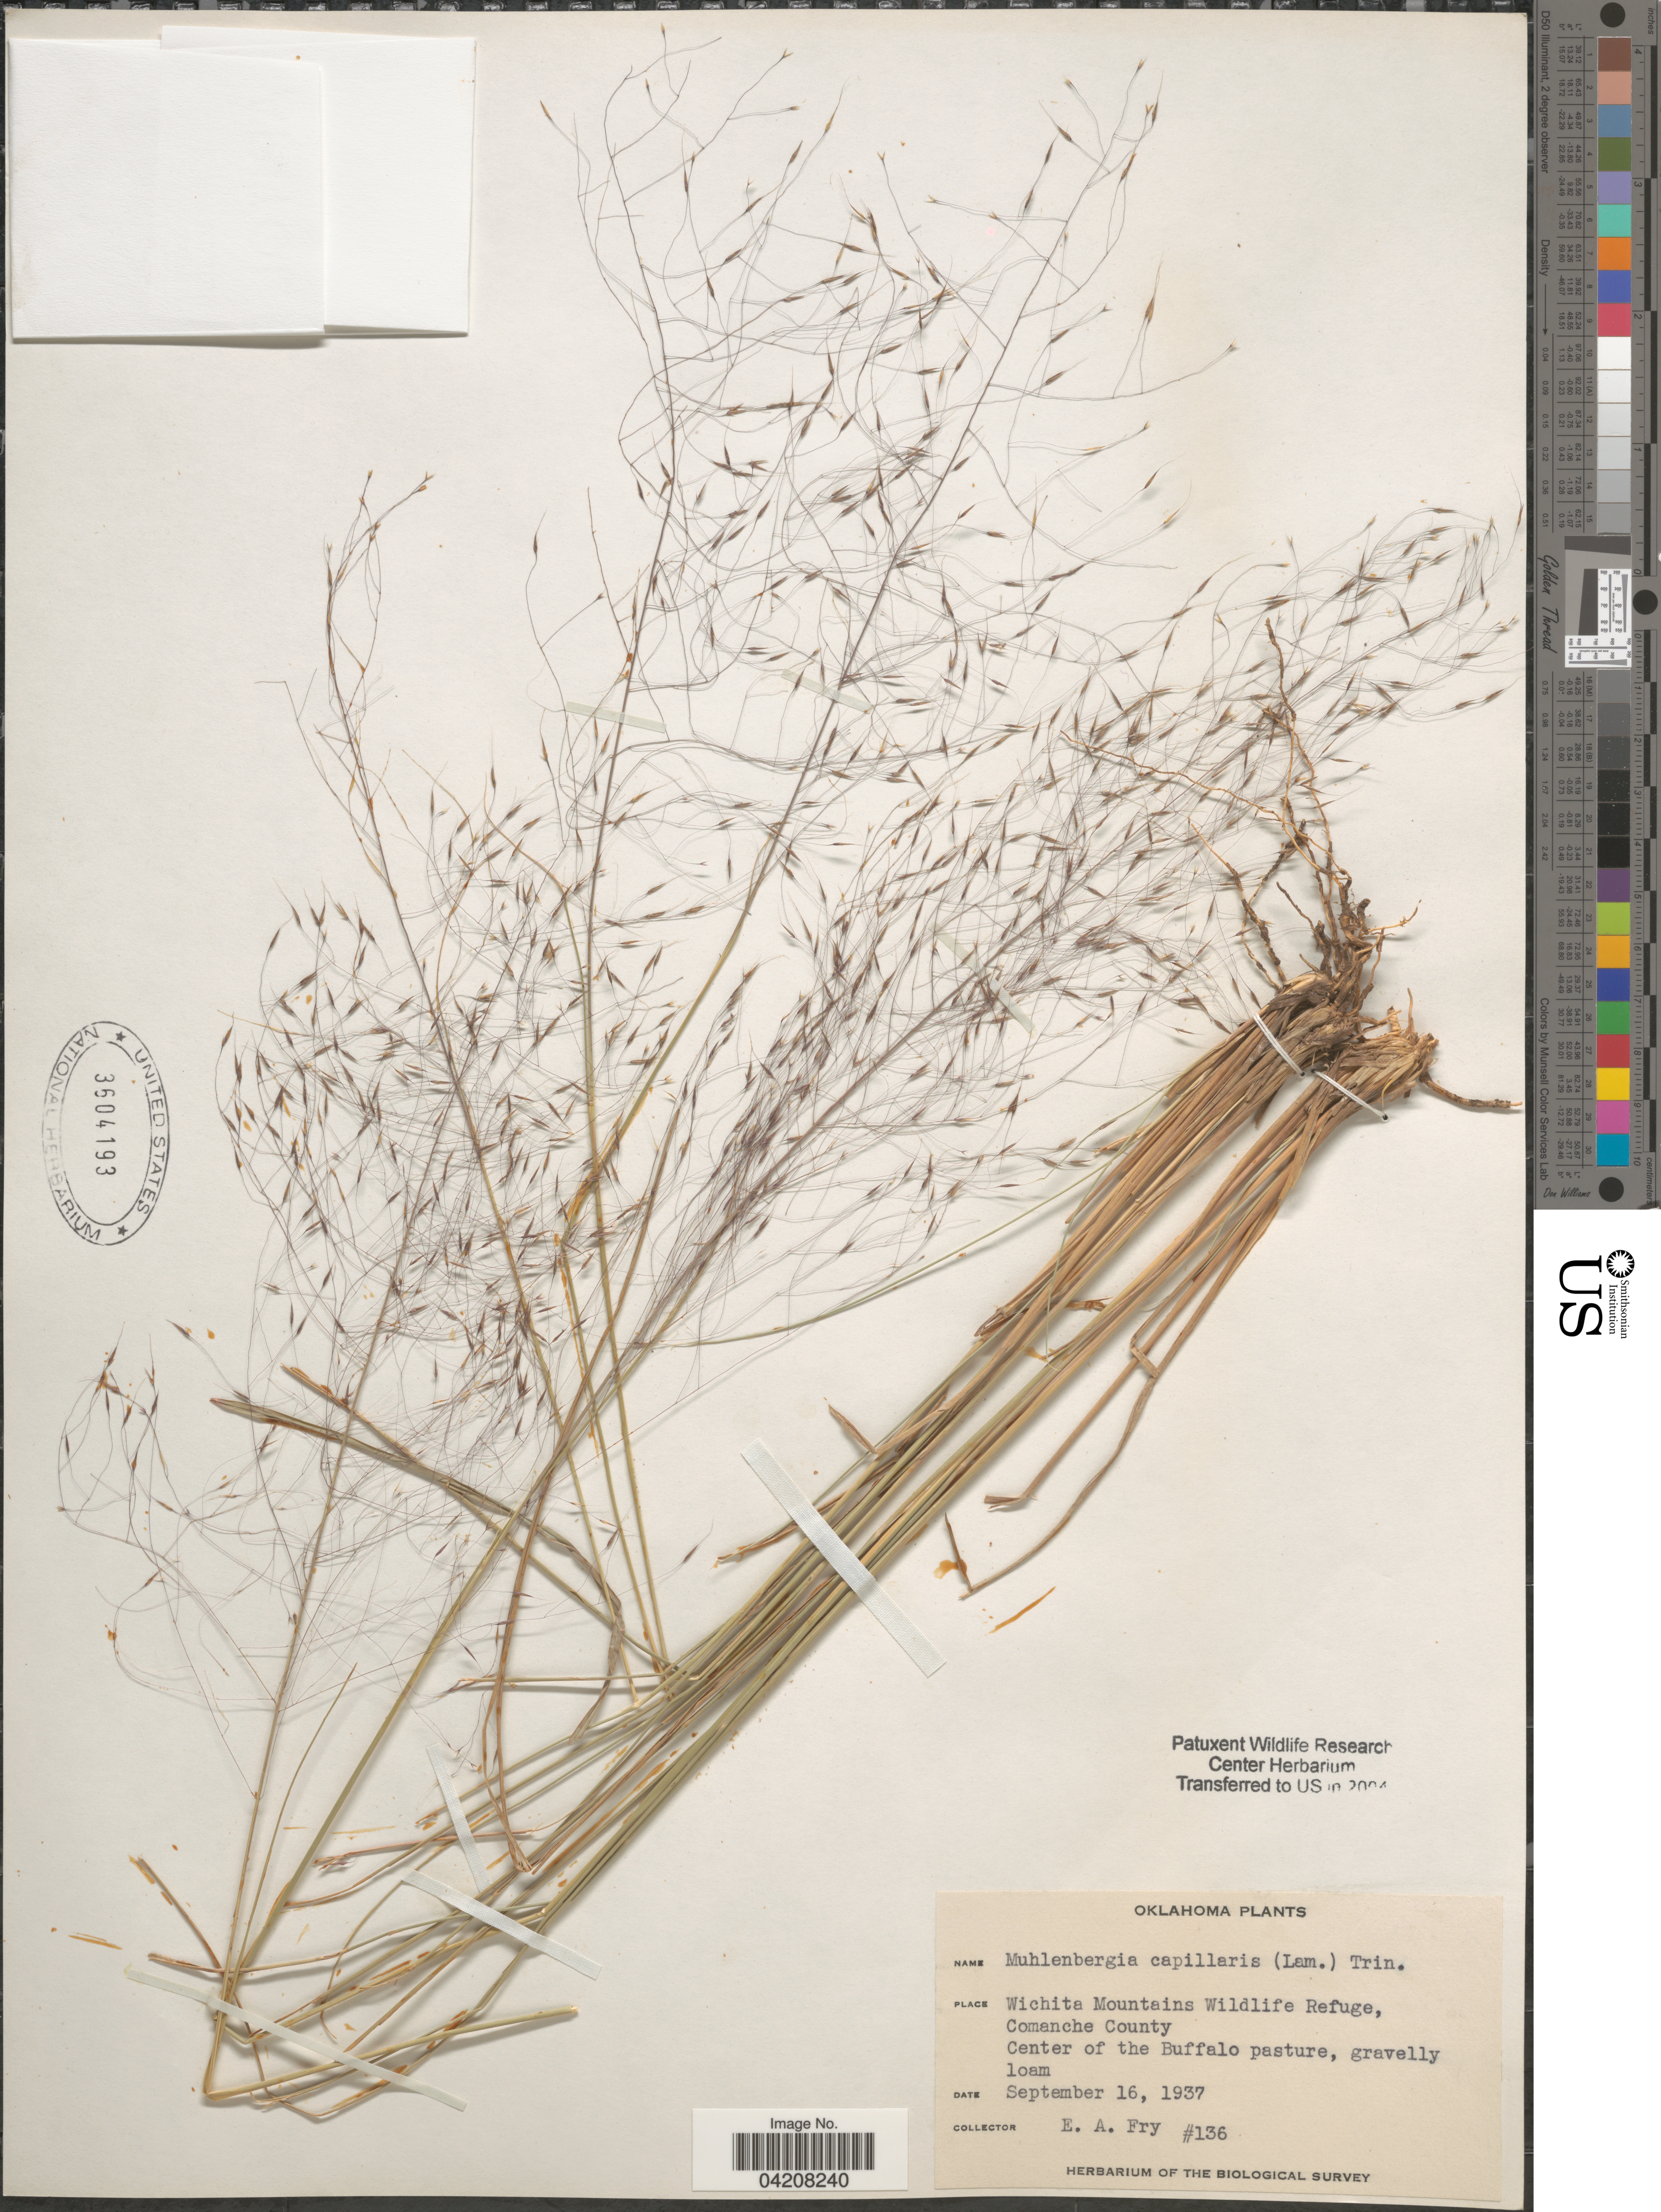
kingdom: Plantae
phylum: Tracheophyta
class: Liliopsida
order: Poales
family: Poaceae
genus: Muhlenbergia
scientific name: Muhlenbergia capillaris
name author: (Lam.) Trin.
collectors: E. Fry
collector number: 136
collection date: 1937-09-16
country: United States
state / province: Oklahoma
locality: Wichita Mountains Wildlife Refuge, Comanche County. Center of the Buffalo pasture, gravelly loam. Biological Survey.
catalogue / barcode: US 3604193